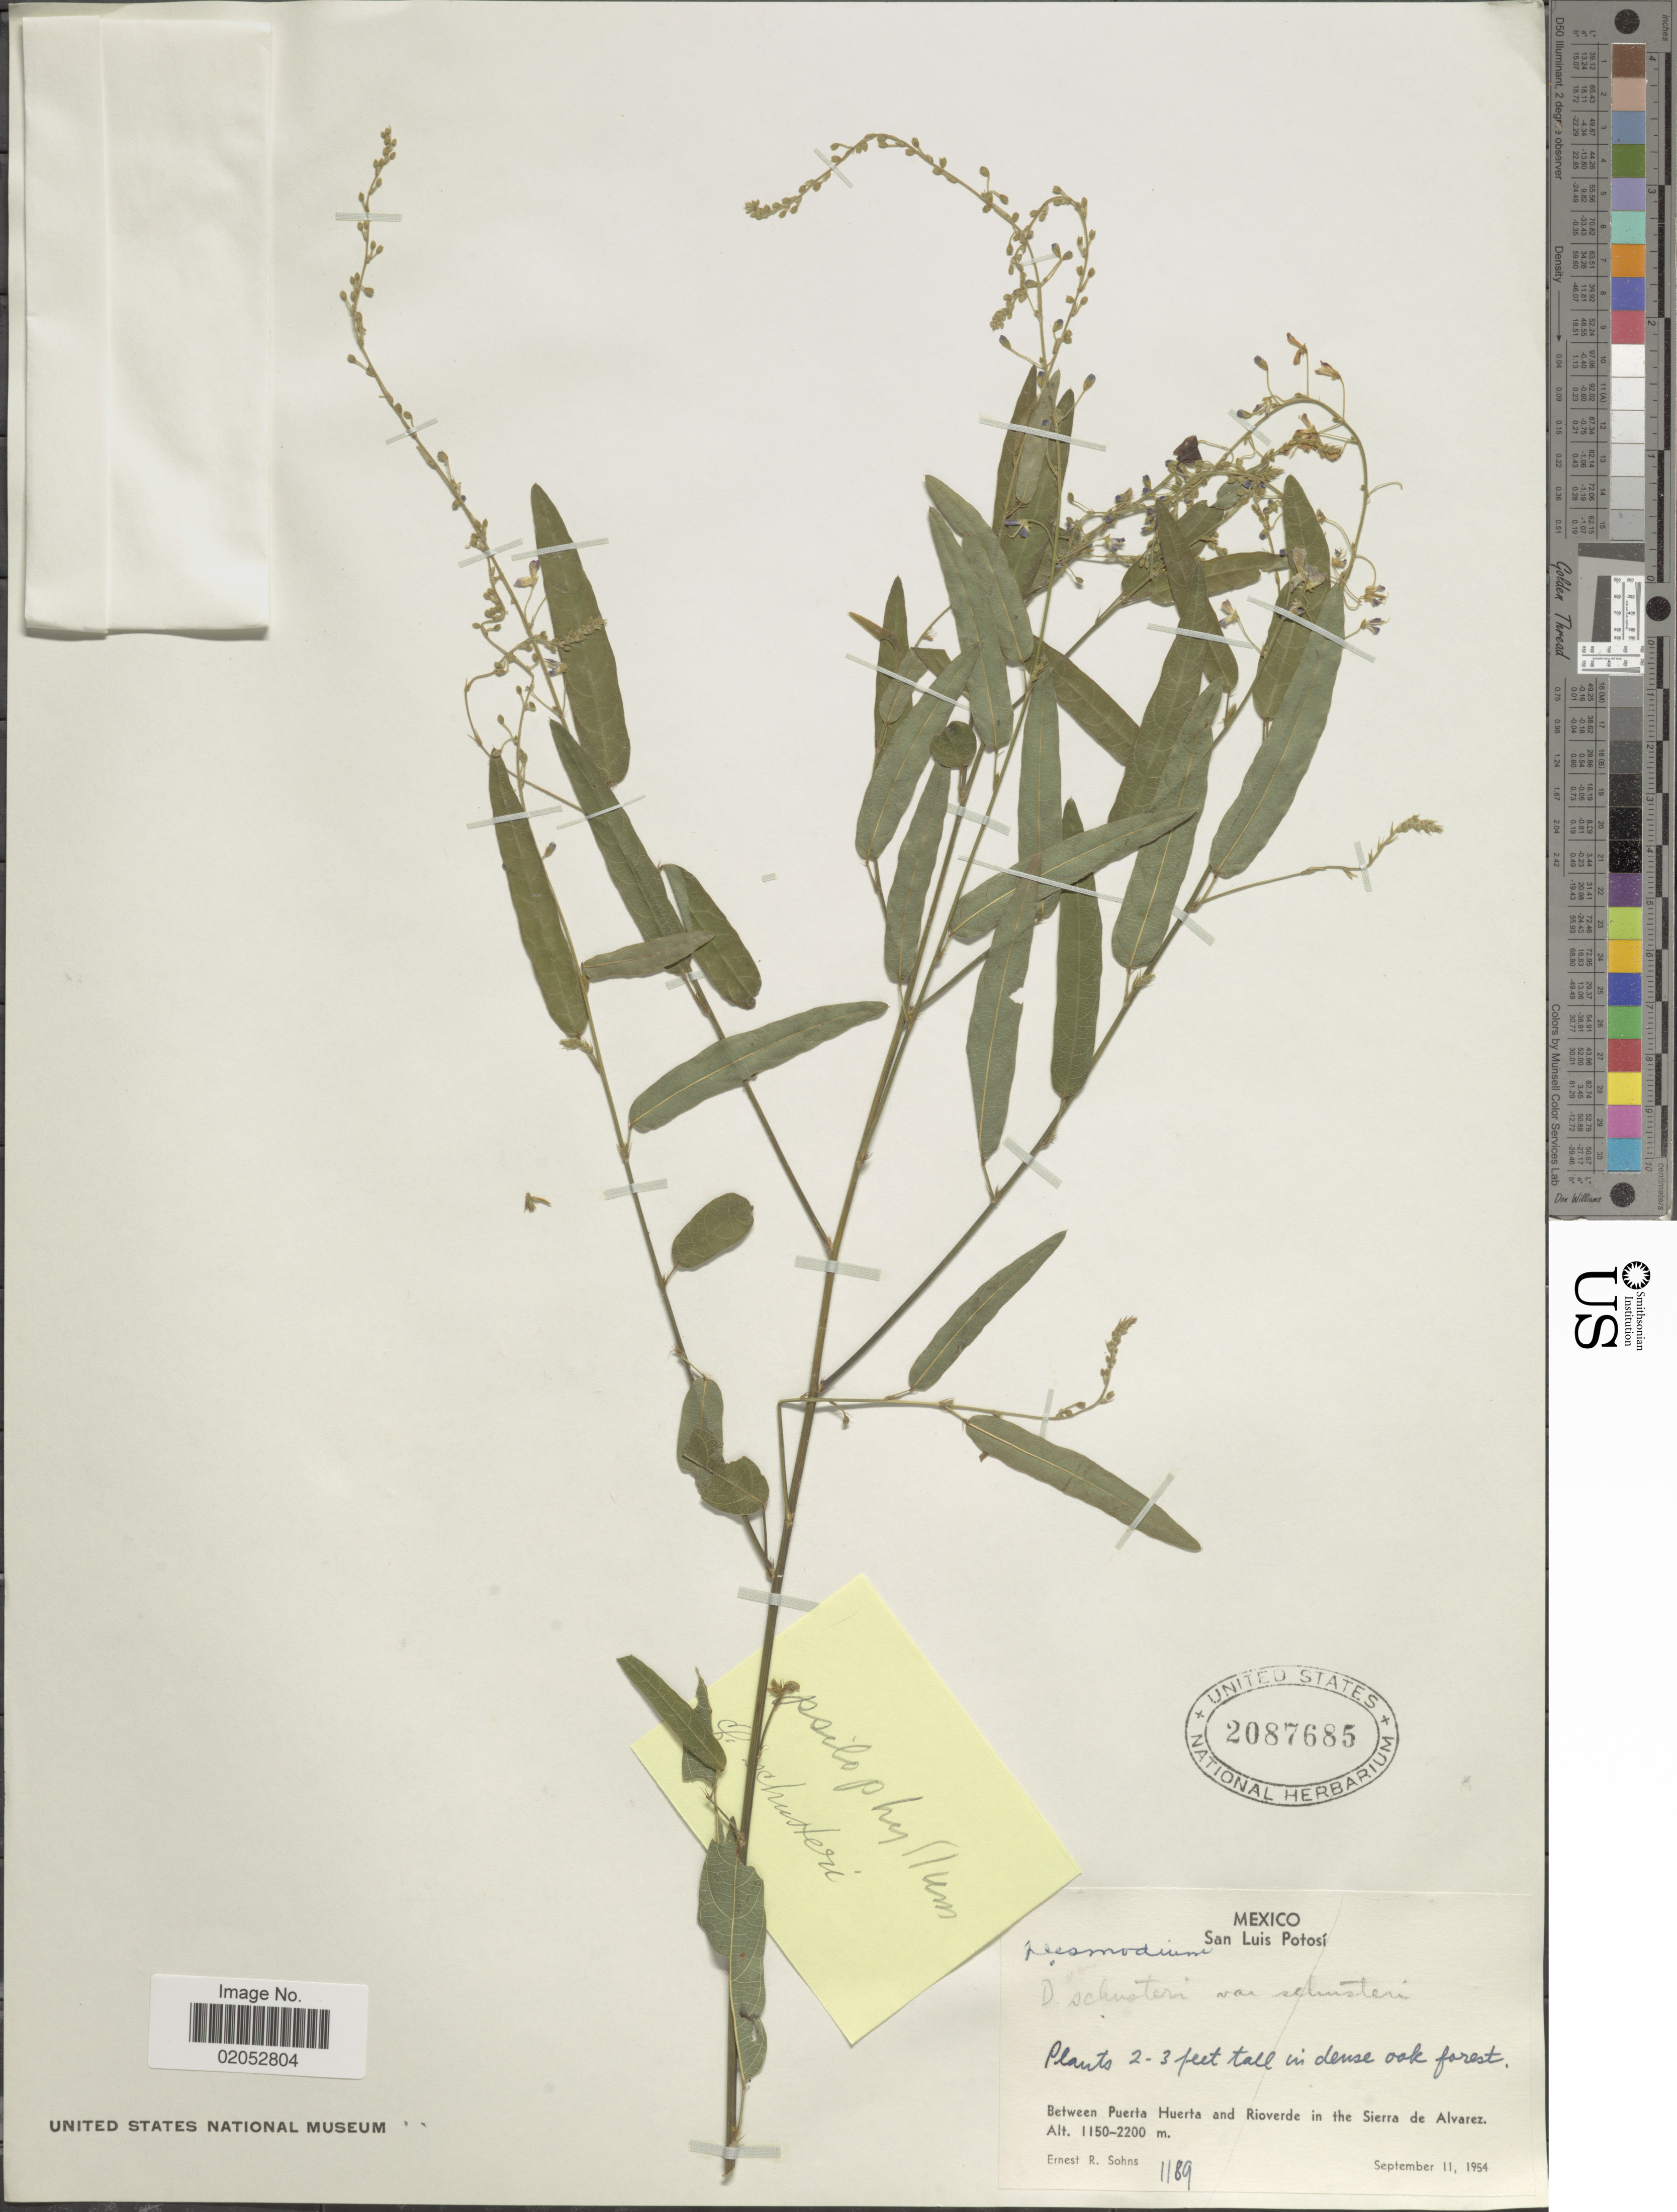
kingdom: Plantae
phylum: Tracheophyta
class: Magnoliopsida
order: Fabales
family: Fabaceae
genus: Desmodium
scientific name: Desmodium psilophyllum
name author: Schltdl.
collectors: E. R. Sohns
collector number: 1189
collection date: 1954-09-11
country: Mexico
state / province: San Luis Potosí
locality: Between Puerta Huerta and Rioverde in the Sierra de Alvarez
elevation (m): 1150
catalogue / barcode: US 2087685